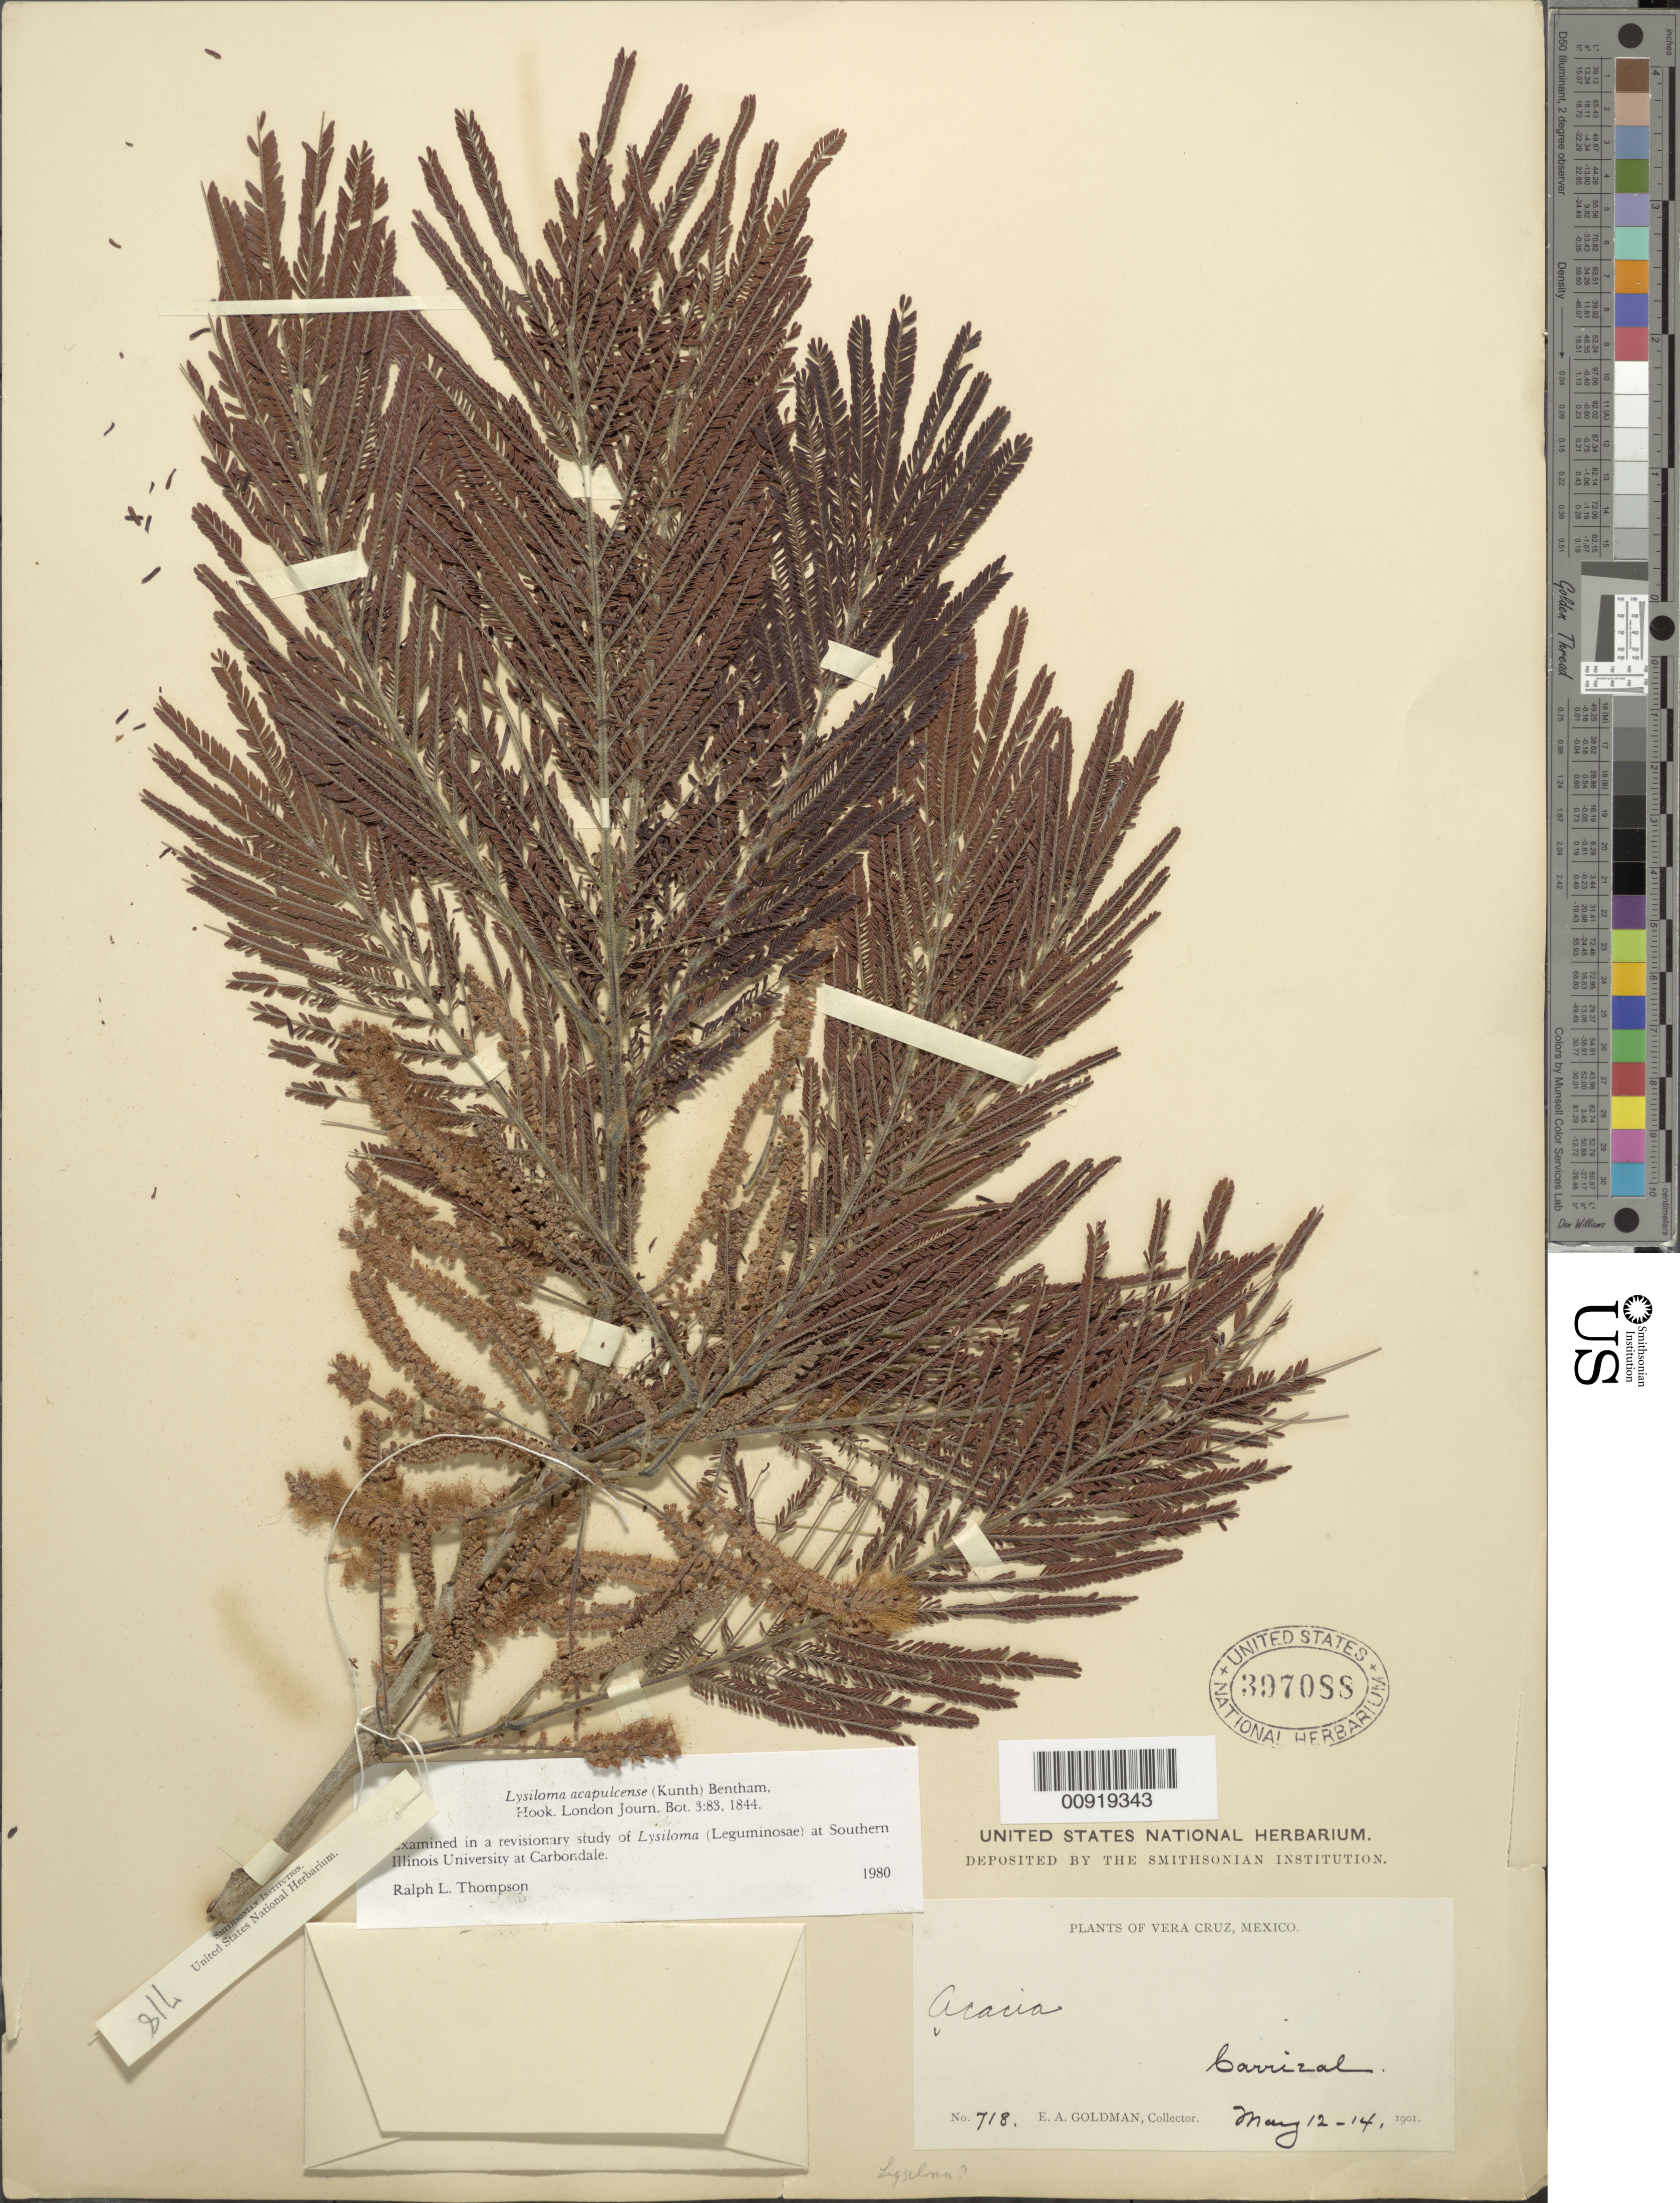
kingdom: Plantae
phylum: Tracheophyta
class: Magnoliopsida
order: Fabales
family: Fabaceae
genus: Lysiloma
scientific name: Lysiloma acapulcense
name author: (Kunth) Benth.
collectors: E. A. Goldman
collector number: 718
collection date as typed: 12 May 1901 to 14 May 1901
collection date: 1901-05-12/1901-05-14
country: Mexico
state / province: Veracruz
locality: Carrizal.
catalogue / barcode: US 397088